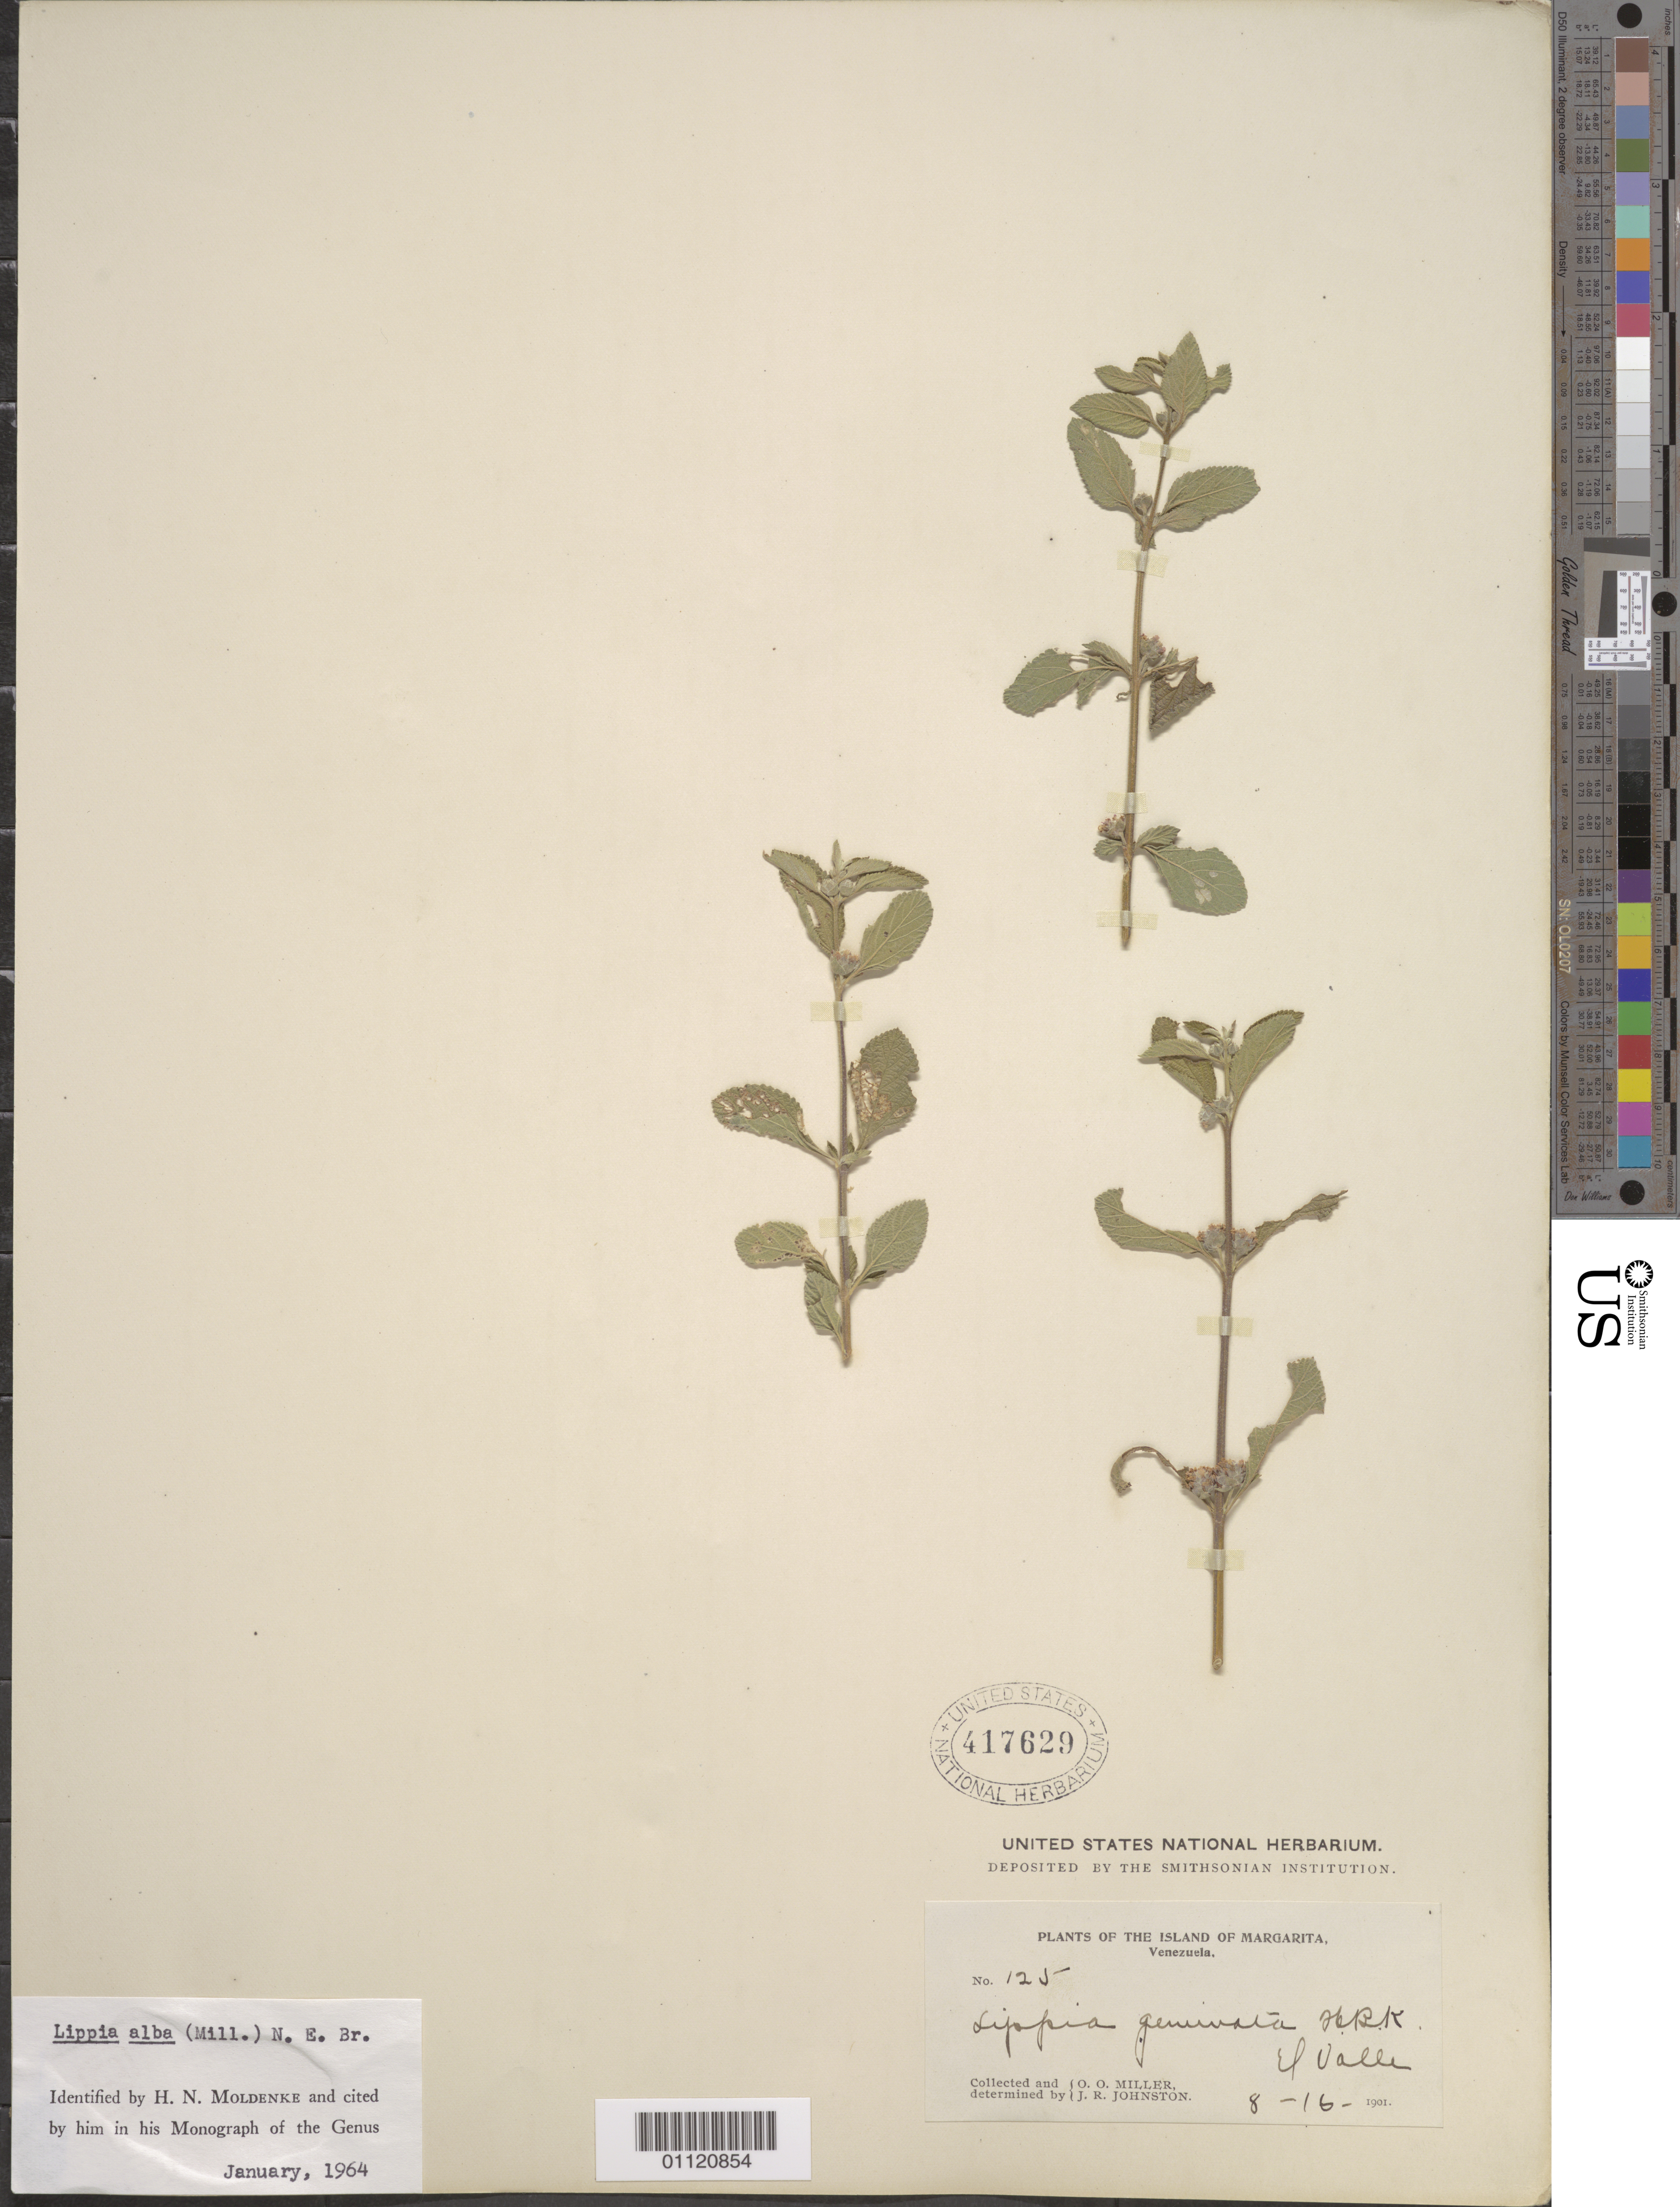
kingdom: Plantae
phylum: Tracheophyta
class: Magnoliopsida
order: Lamiales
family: Verbenaceae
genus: Lippia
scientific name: Lippia alba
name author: (Mill.) N.E. Br. ex Britton & P. Wilson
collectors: O. O. Miller & J. Johnston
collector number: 125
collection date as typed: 16 Aug 1901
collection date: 1901-08-16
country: Venezuela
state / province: Nueva Esparta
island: Margarita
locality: El Valle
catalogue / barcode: US 417629